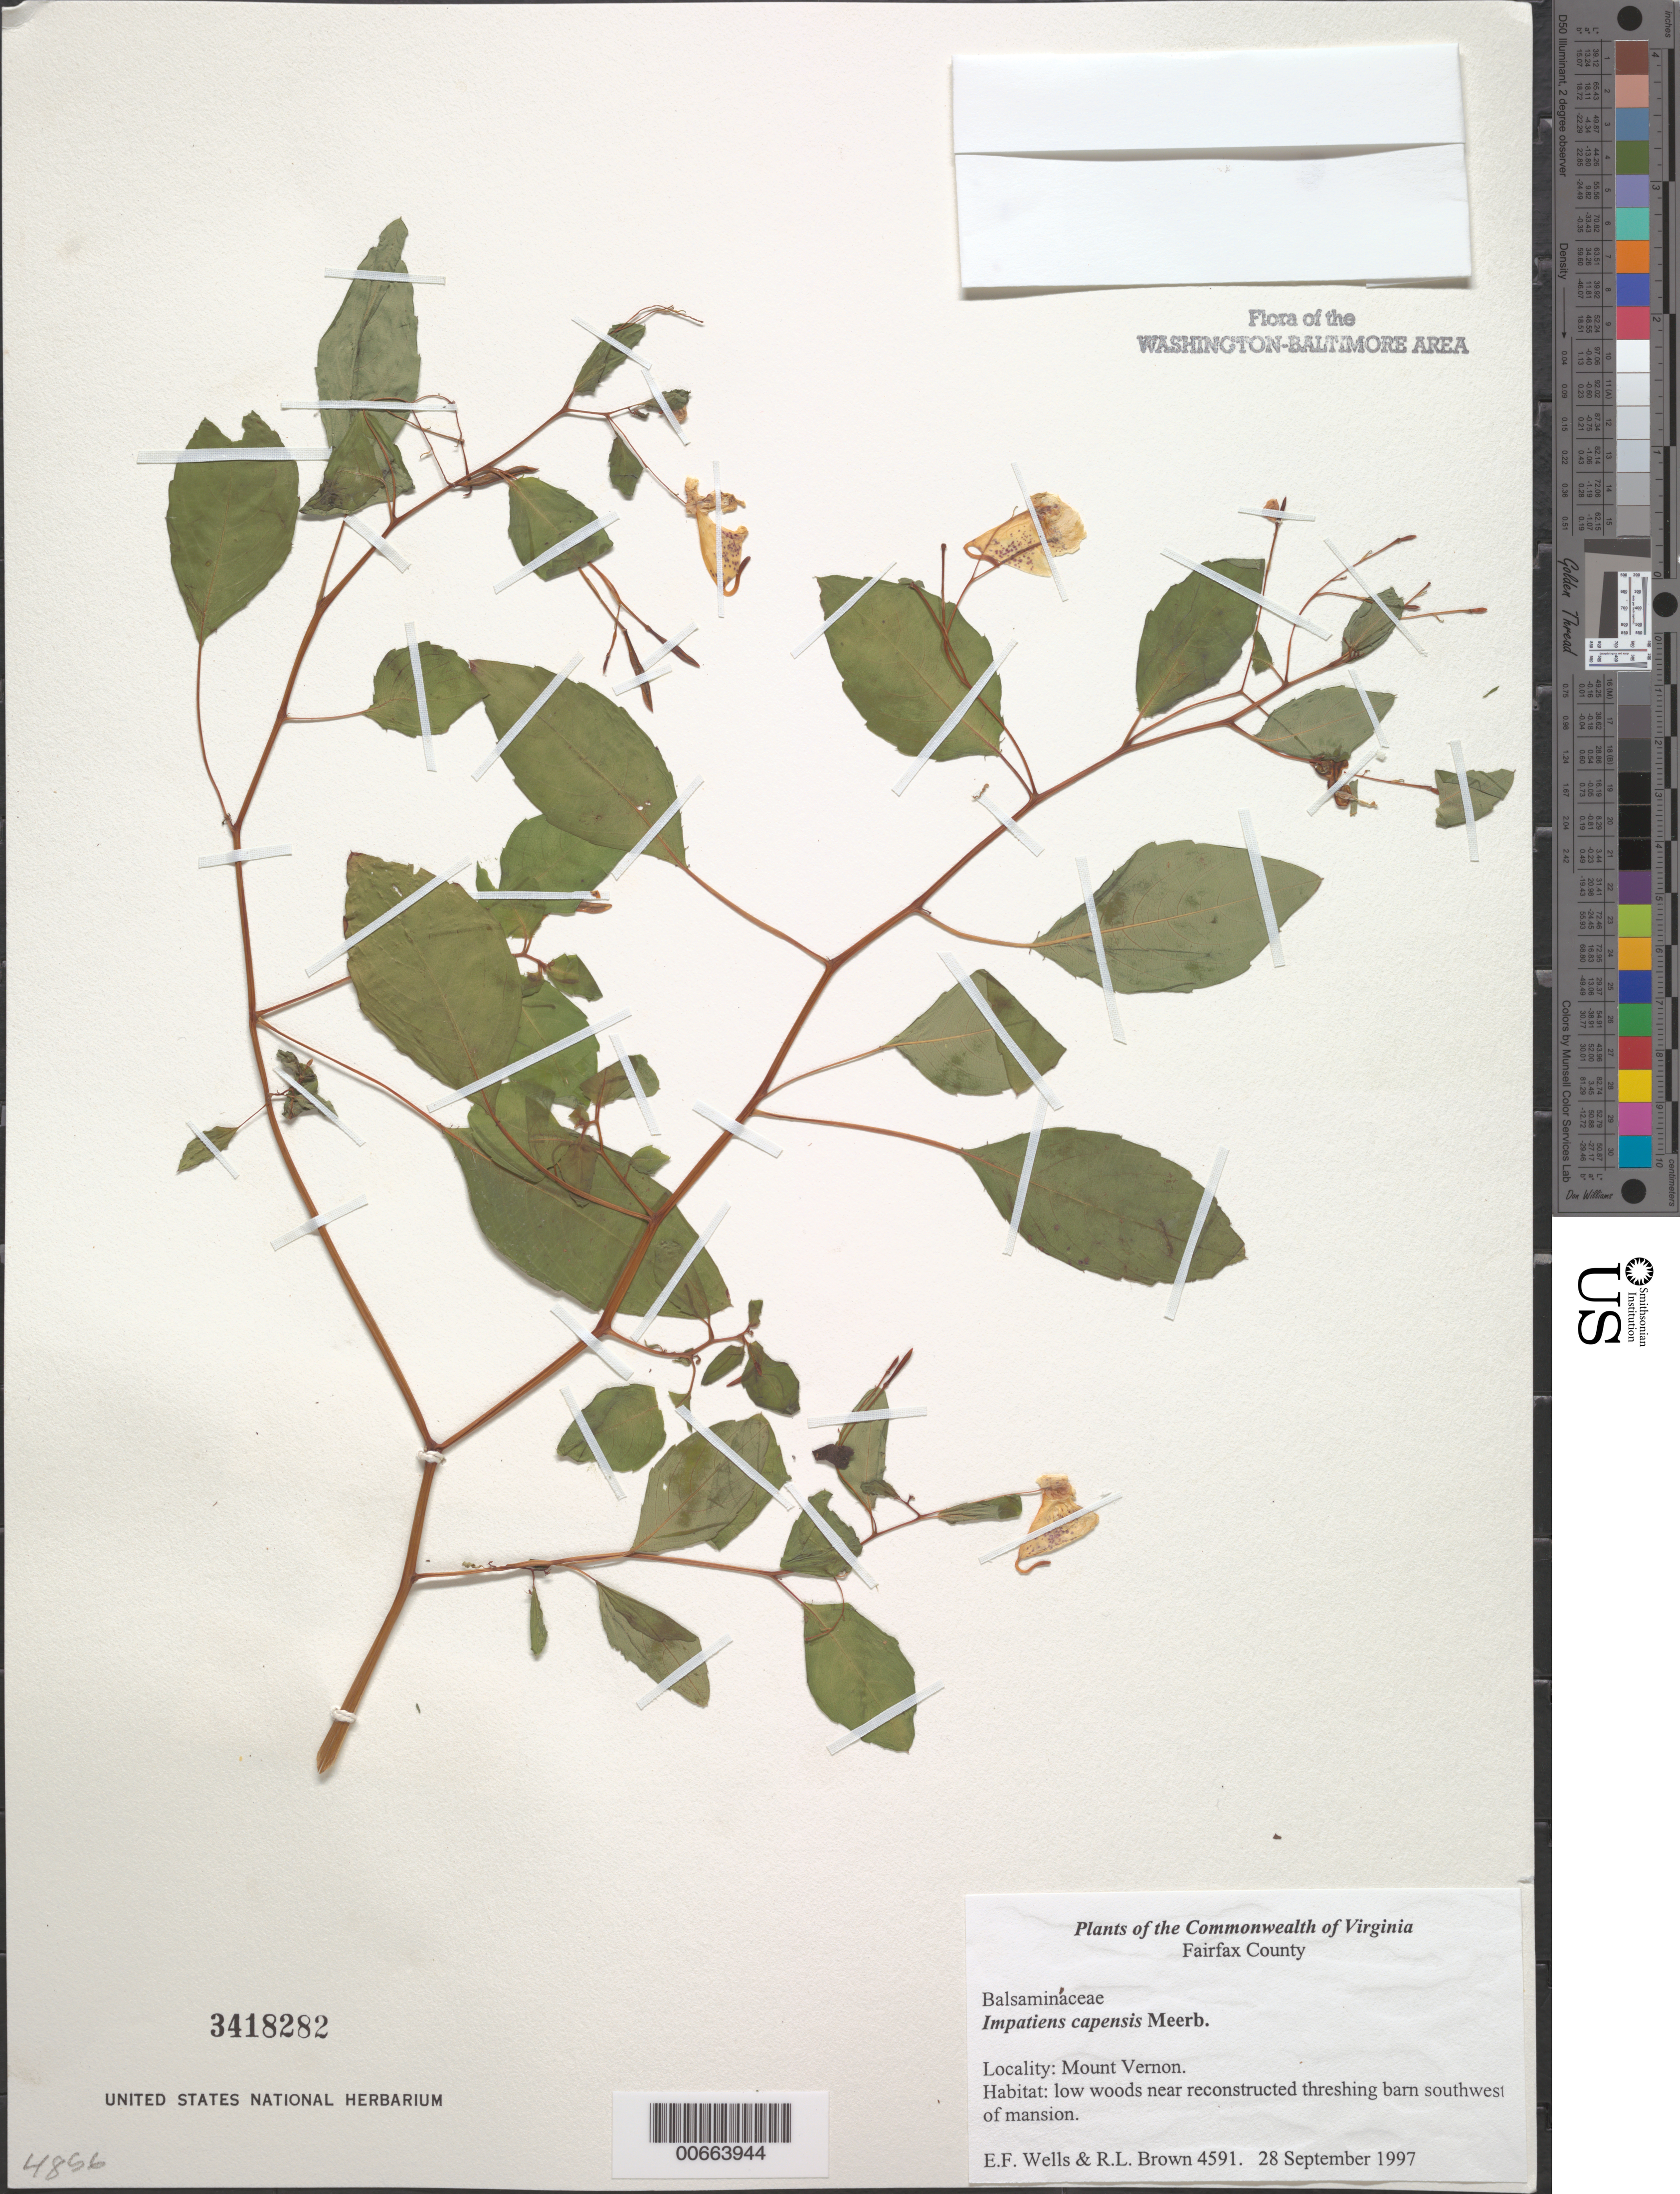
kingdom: Plantae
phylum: Tracheophyta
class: Magnoliopsida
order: Ericales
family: Balsaminaceae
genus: Impatiens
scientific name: Impatiens capensis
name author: Meerb.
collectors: E. F. Wells & R. L. Brown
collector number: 4591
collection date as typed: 03 Jun 1998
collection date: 1998-06-03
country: United States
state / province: Virginia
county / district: Fairfax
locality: Mount Vernon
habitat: low woods near reconstruction threshing barn southwest of mansion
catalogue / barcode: US 3418282